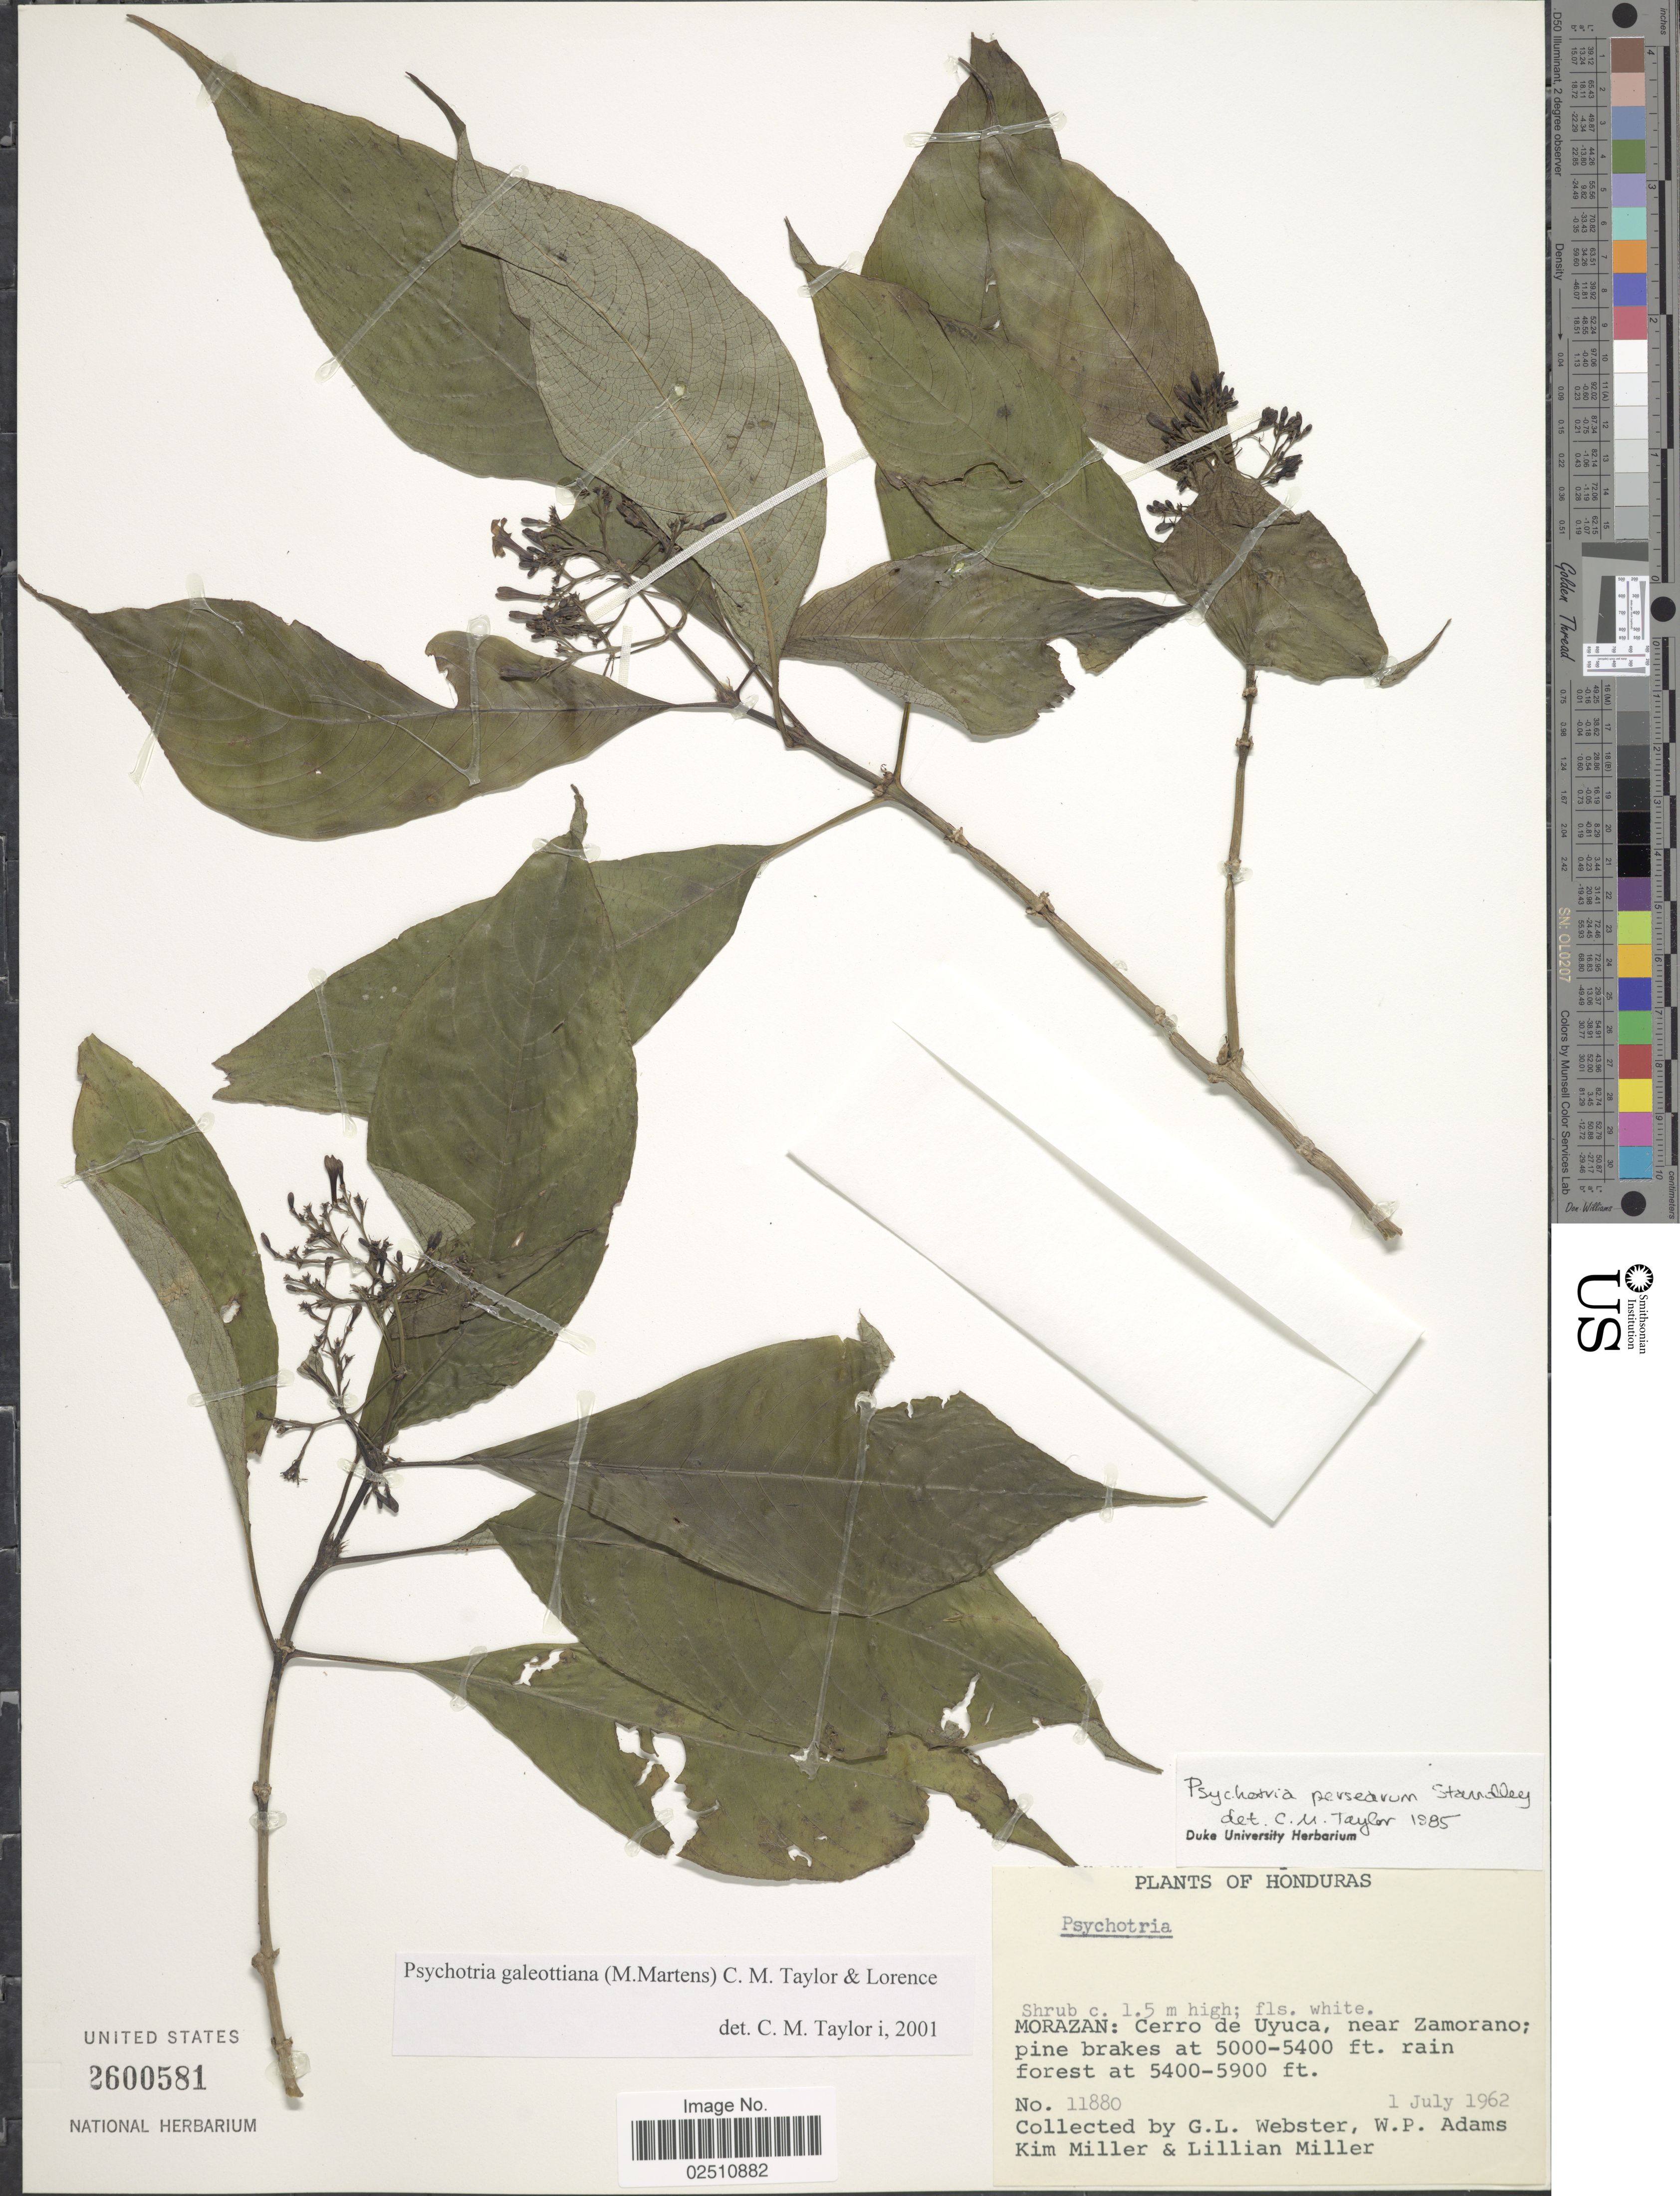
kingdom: Plantae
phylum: Tracheophyta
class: Magnoliopsida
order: Gentianales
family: Rubiaceae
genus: Psychotria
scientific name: Psychotria galeottiana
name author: (M. Martens) C.M. Taylor & Lorence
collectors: G. L. Webster, W. P. Adams, K. Miller & L. Miller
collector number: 11880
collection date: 1962-07-01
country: Honduras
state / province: Fco. Morazán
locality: Morazan: Cerro de Uyuca, near Zamorano, pine brakes, rain forest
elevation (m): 1524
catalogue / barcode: US 2600581